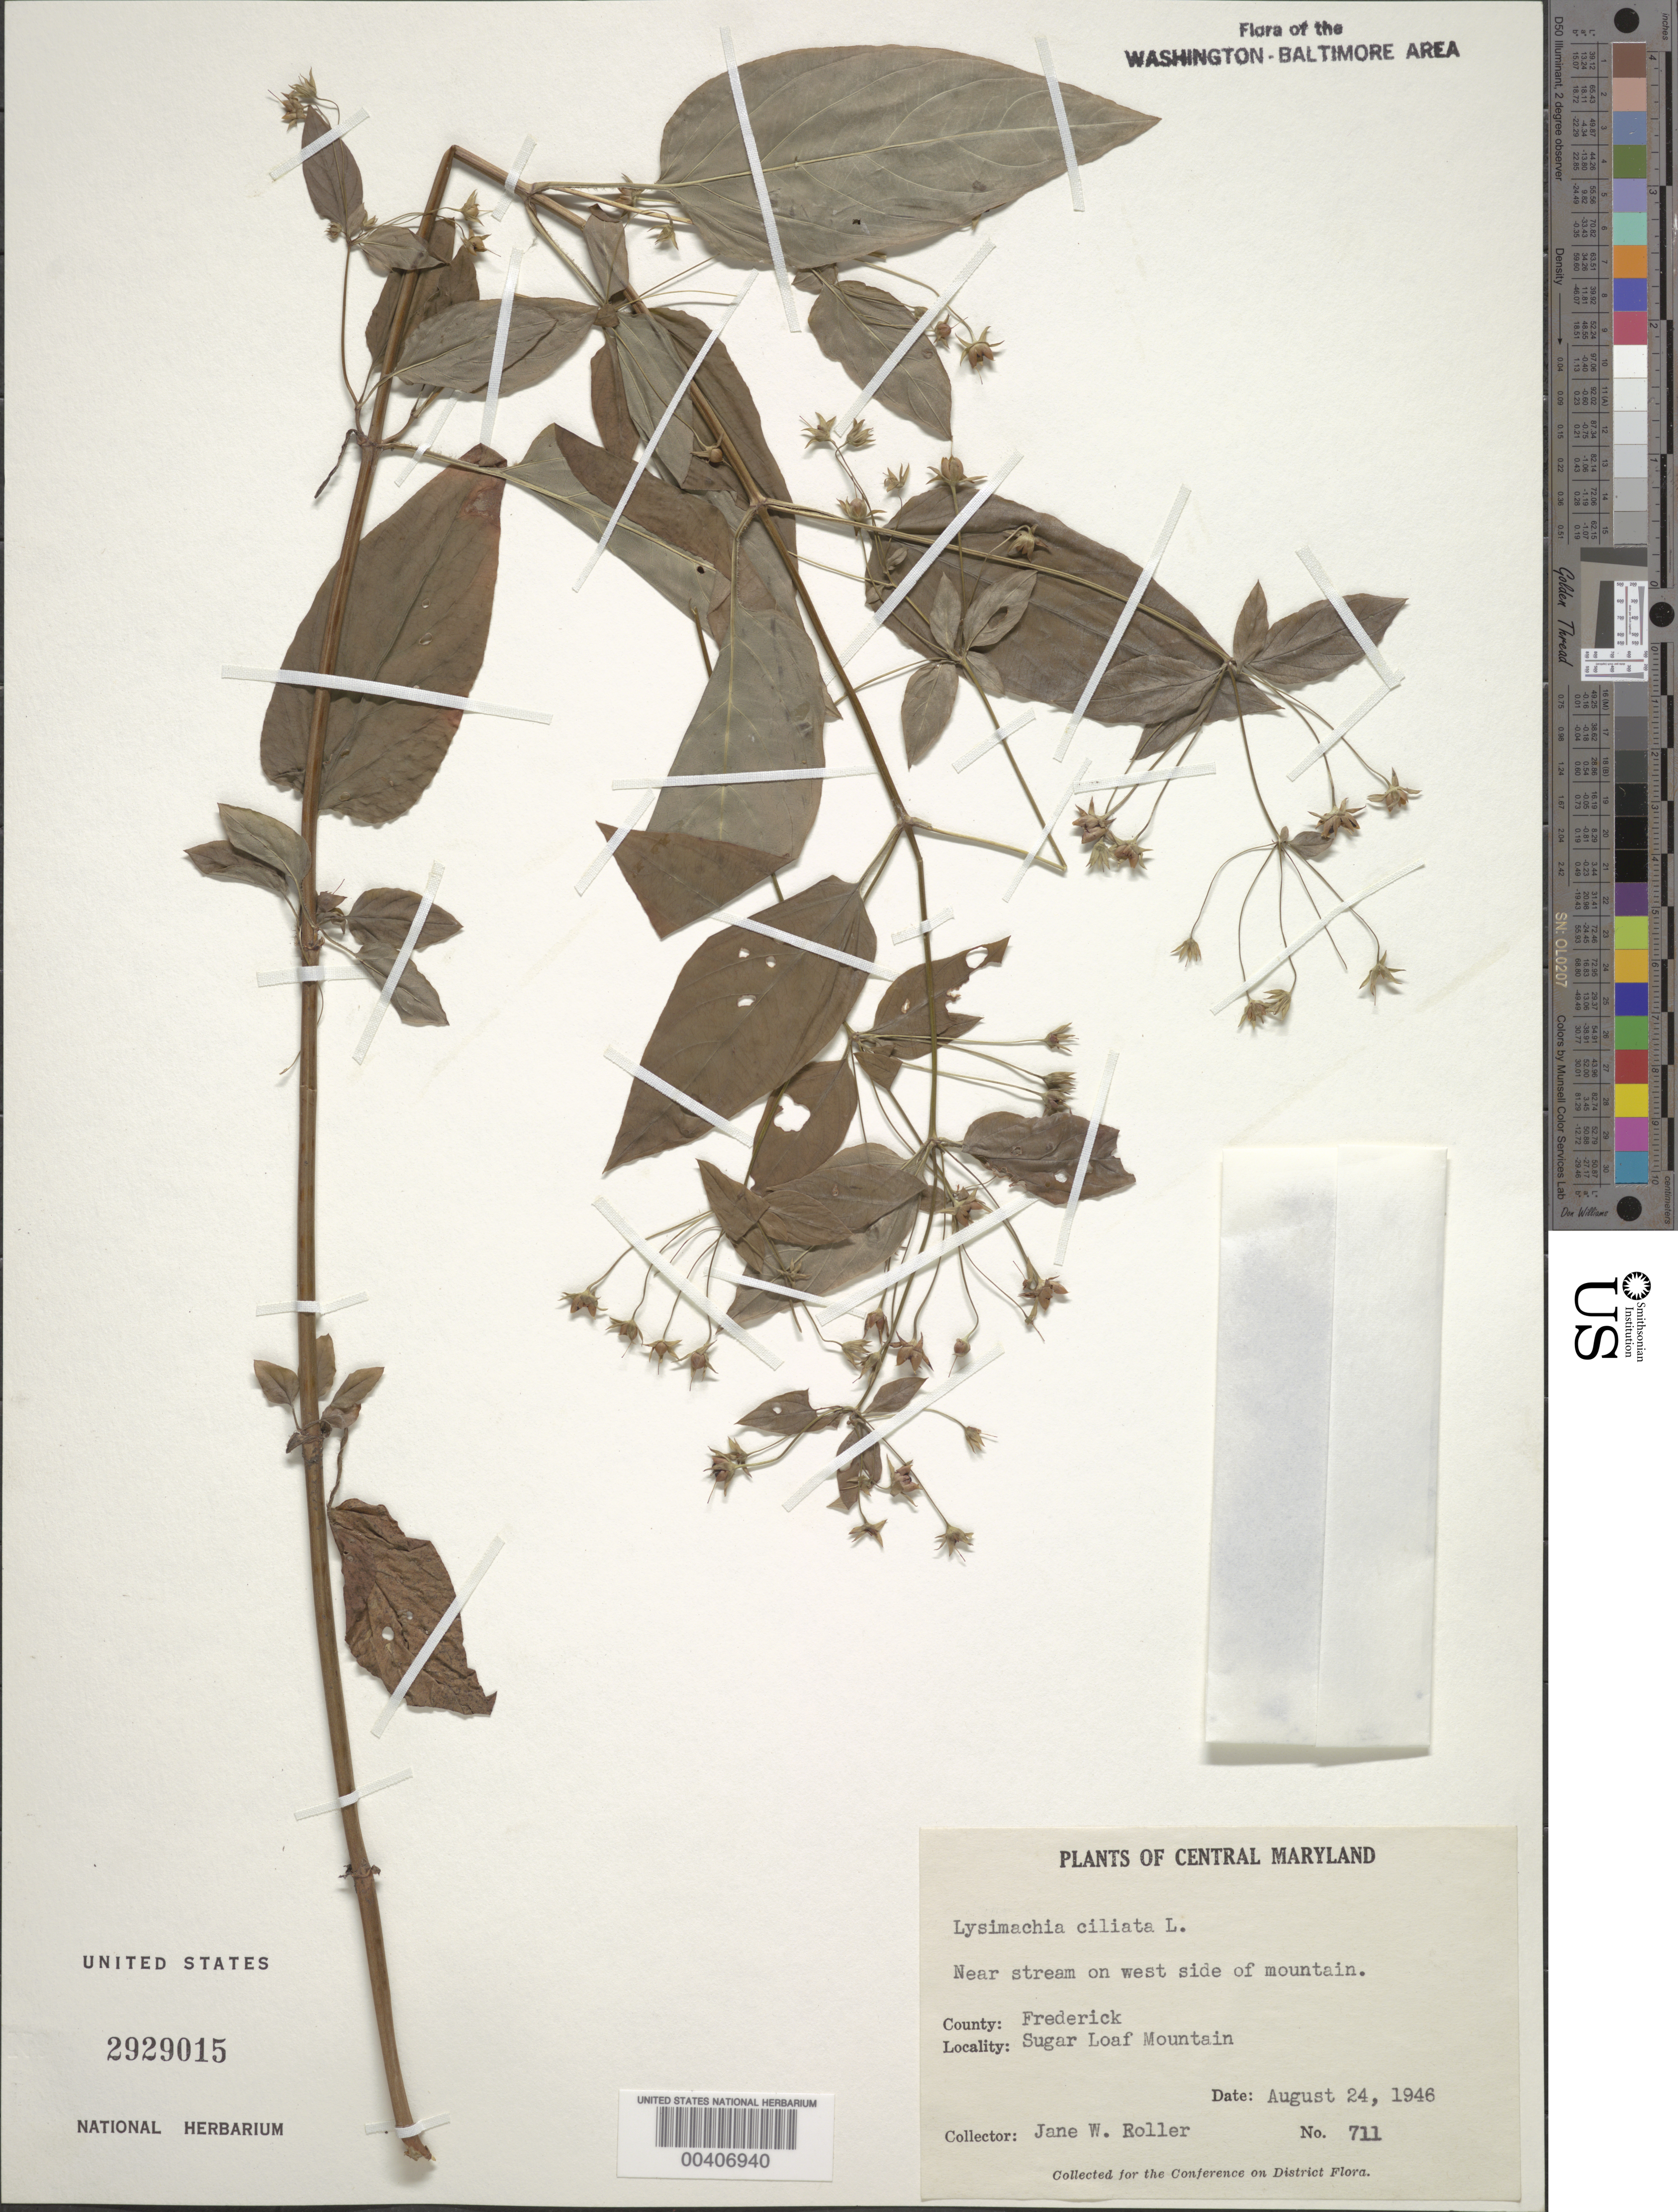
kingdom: Plantae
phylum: Tracheophyta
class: Magnoliopsida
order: Ericales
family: Primulaceae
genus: Lysimachia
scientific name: Lysimachia ciliata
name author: L.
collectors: J. W. Roller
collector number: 711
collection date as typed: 24 Aug 1946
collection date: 1946-08-24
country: United States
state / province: Maryland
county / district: Frederick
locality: Sugar Loaf Mountain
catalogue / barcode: US 2929015